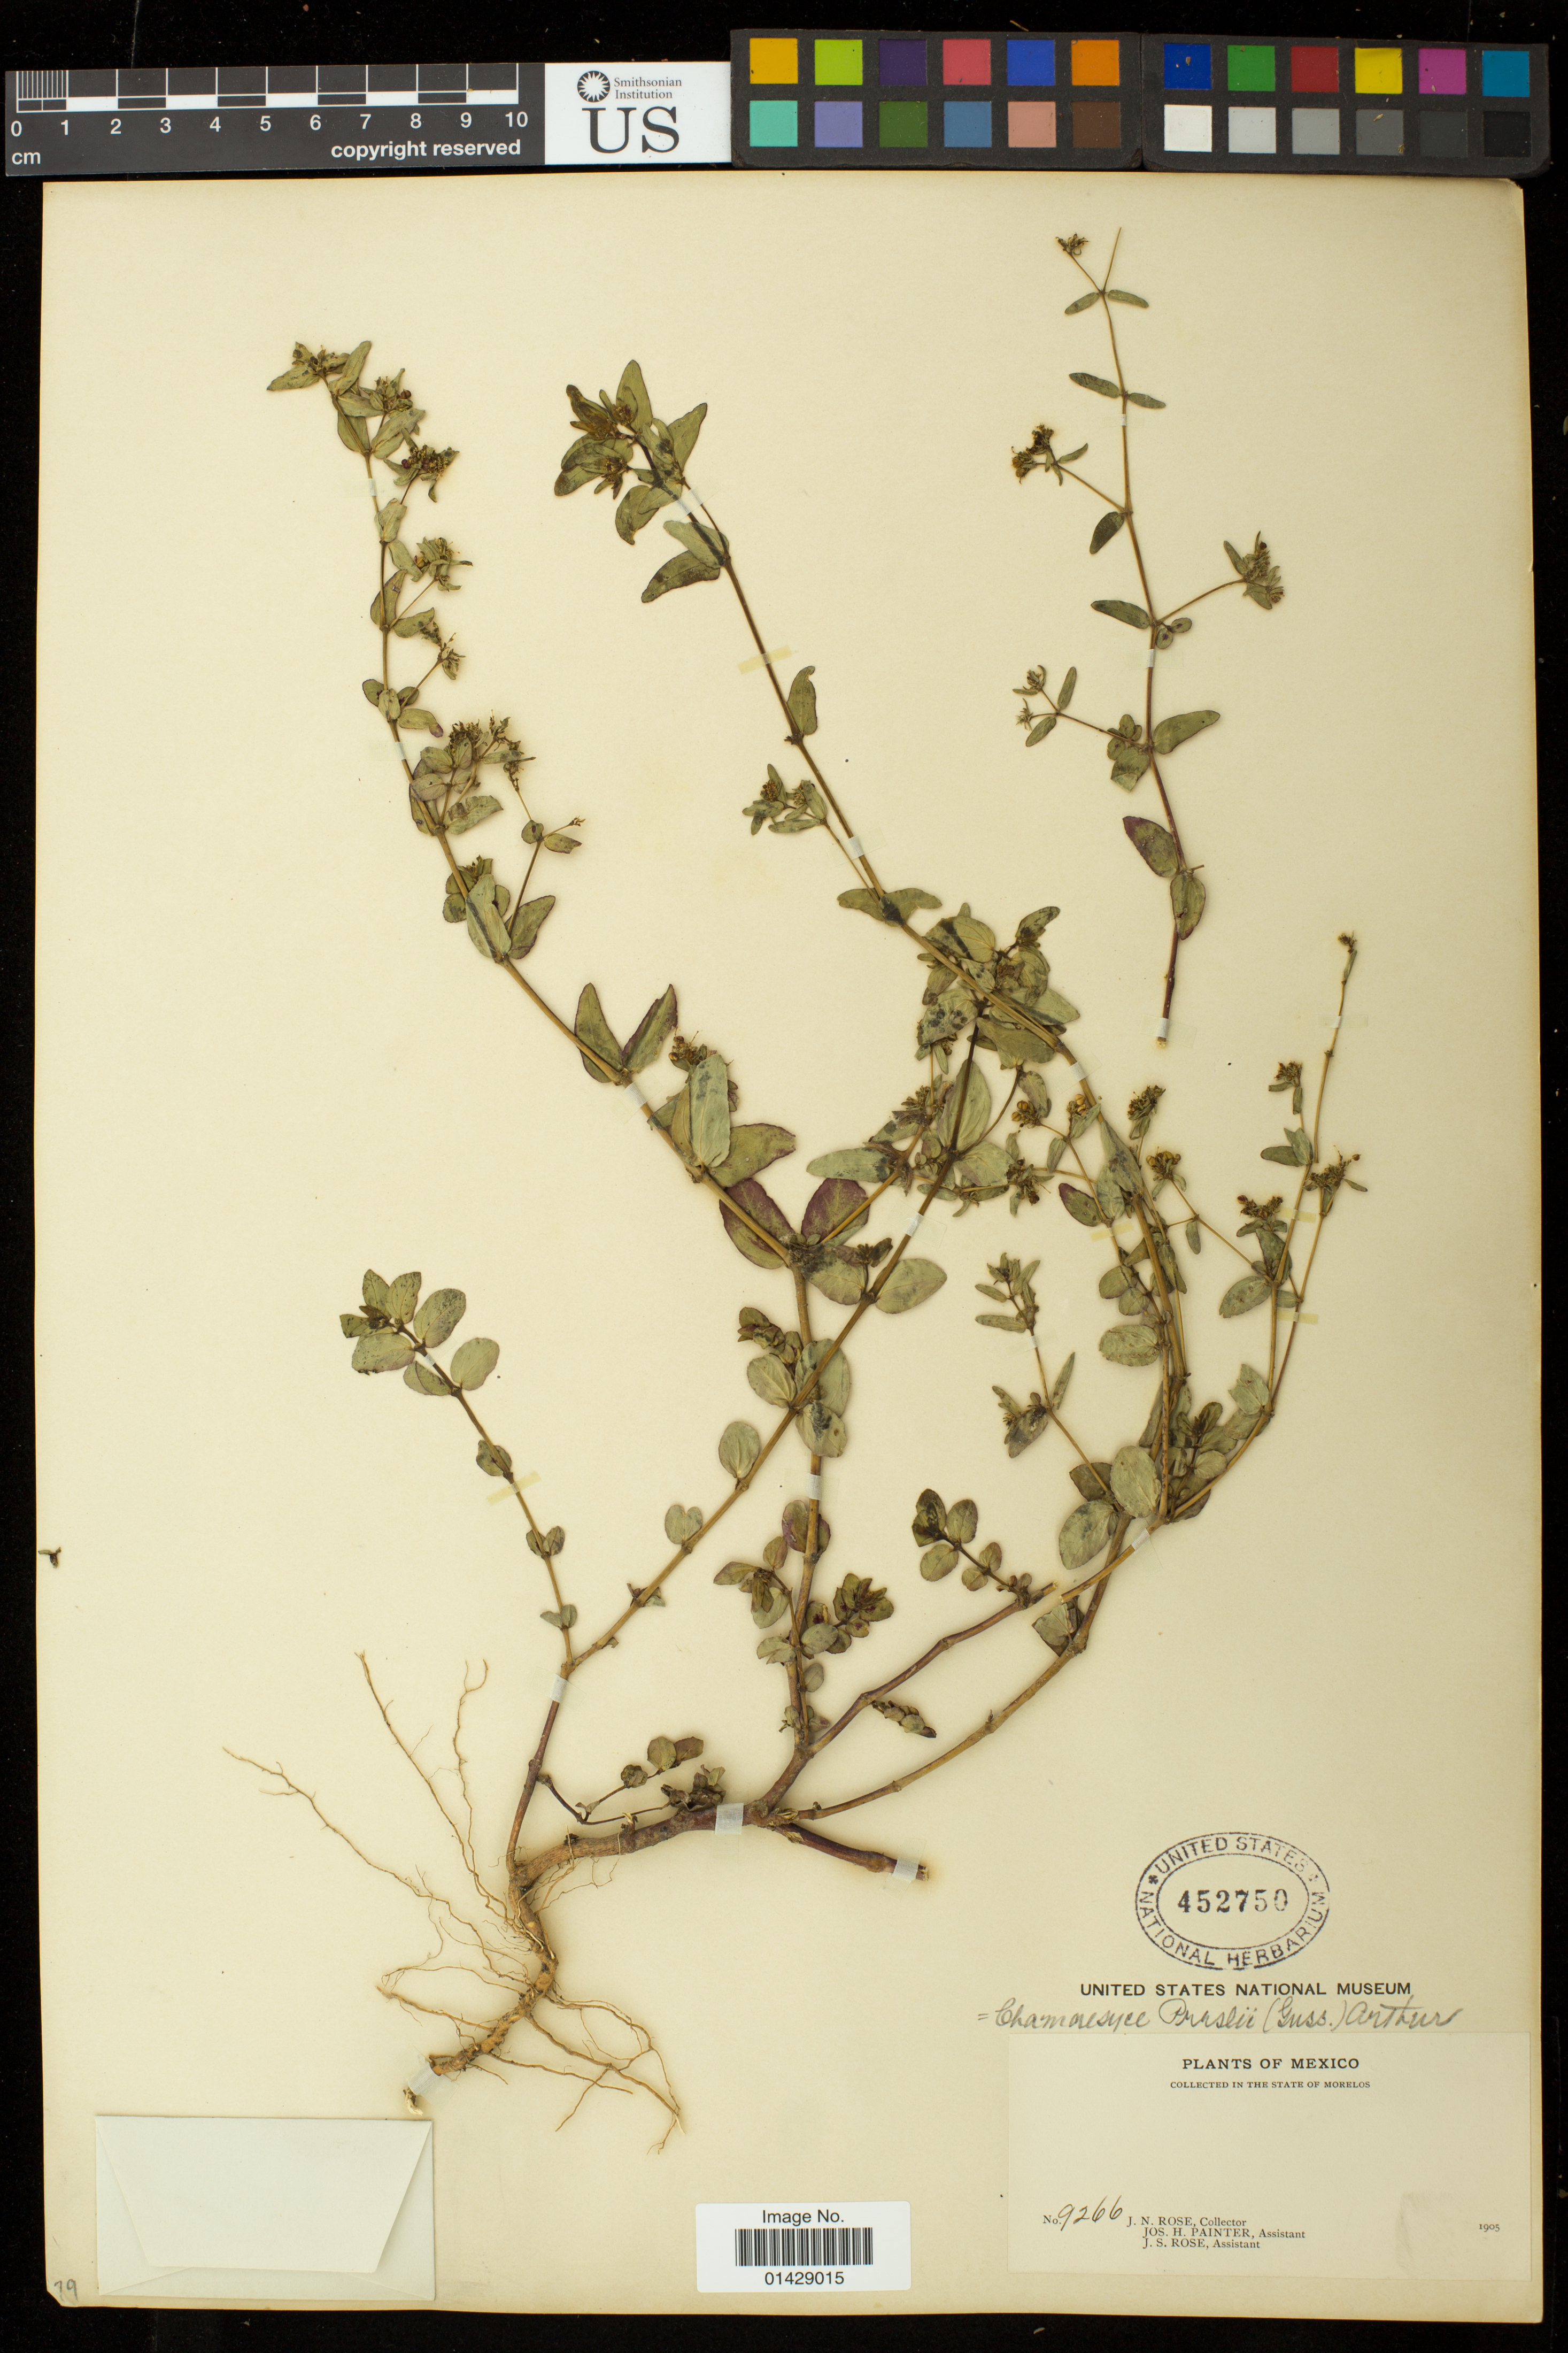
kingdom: Plantae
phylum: Tracheophyta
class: Magnoliopsida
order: Malpighiales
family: Euphorbiaceae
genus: Euphorbia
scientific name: Euphorbia hyssopifolia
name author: L.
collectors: J. N. Rose, J. H. Painter & J. S. Rose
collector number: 9266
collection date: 1905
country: Mexico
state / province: Morelos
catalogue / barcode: US 452750